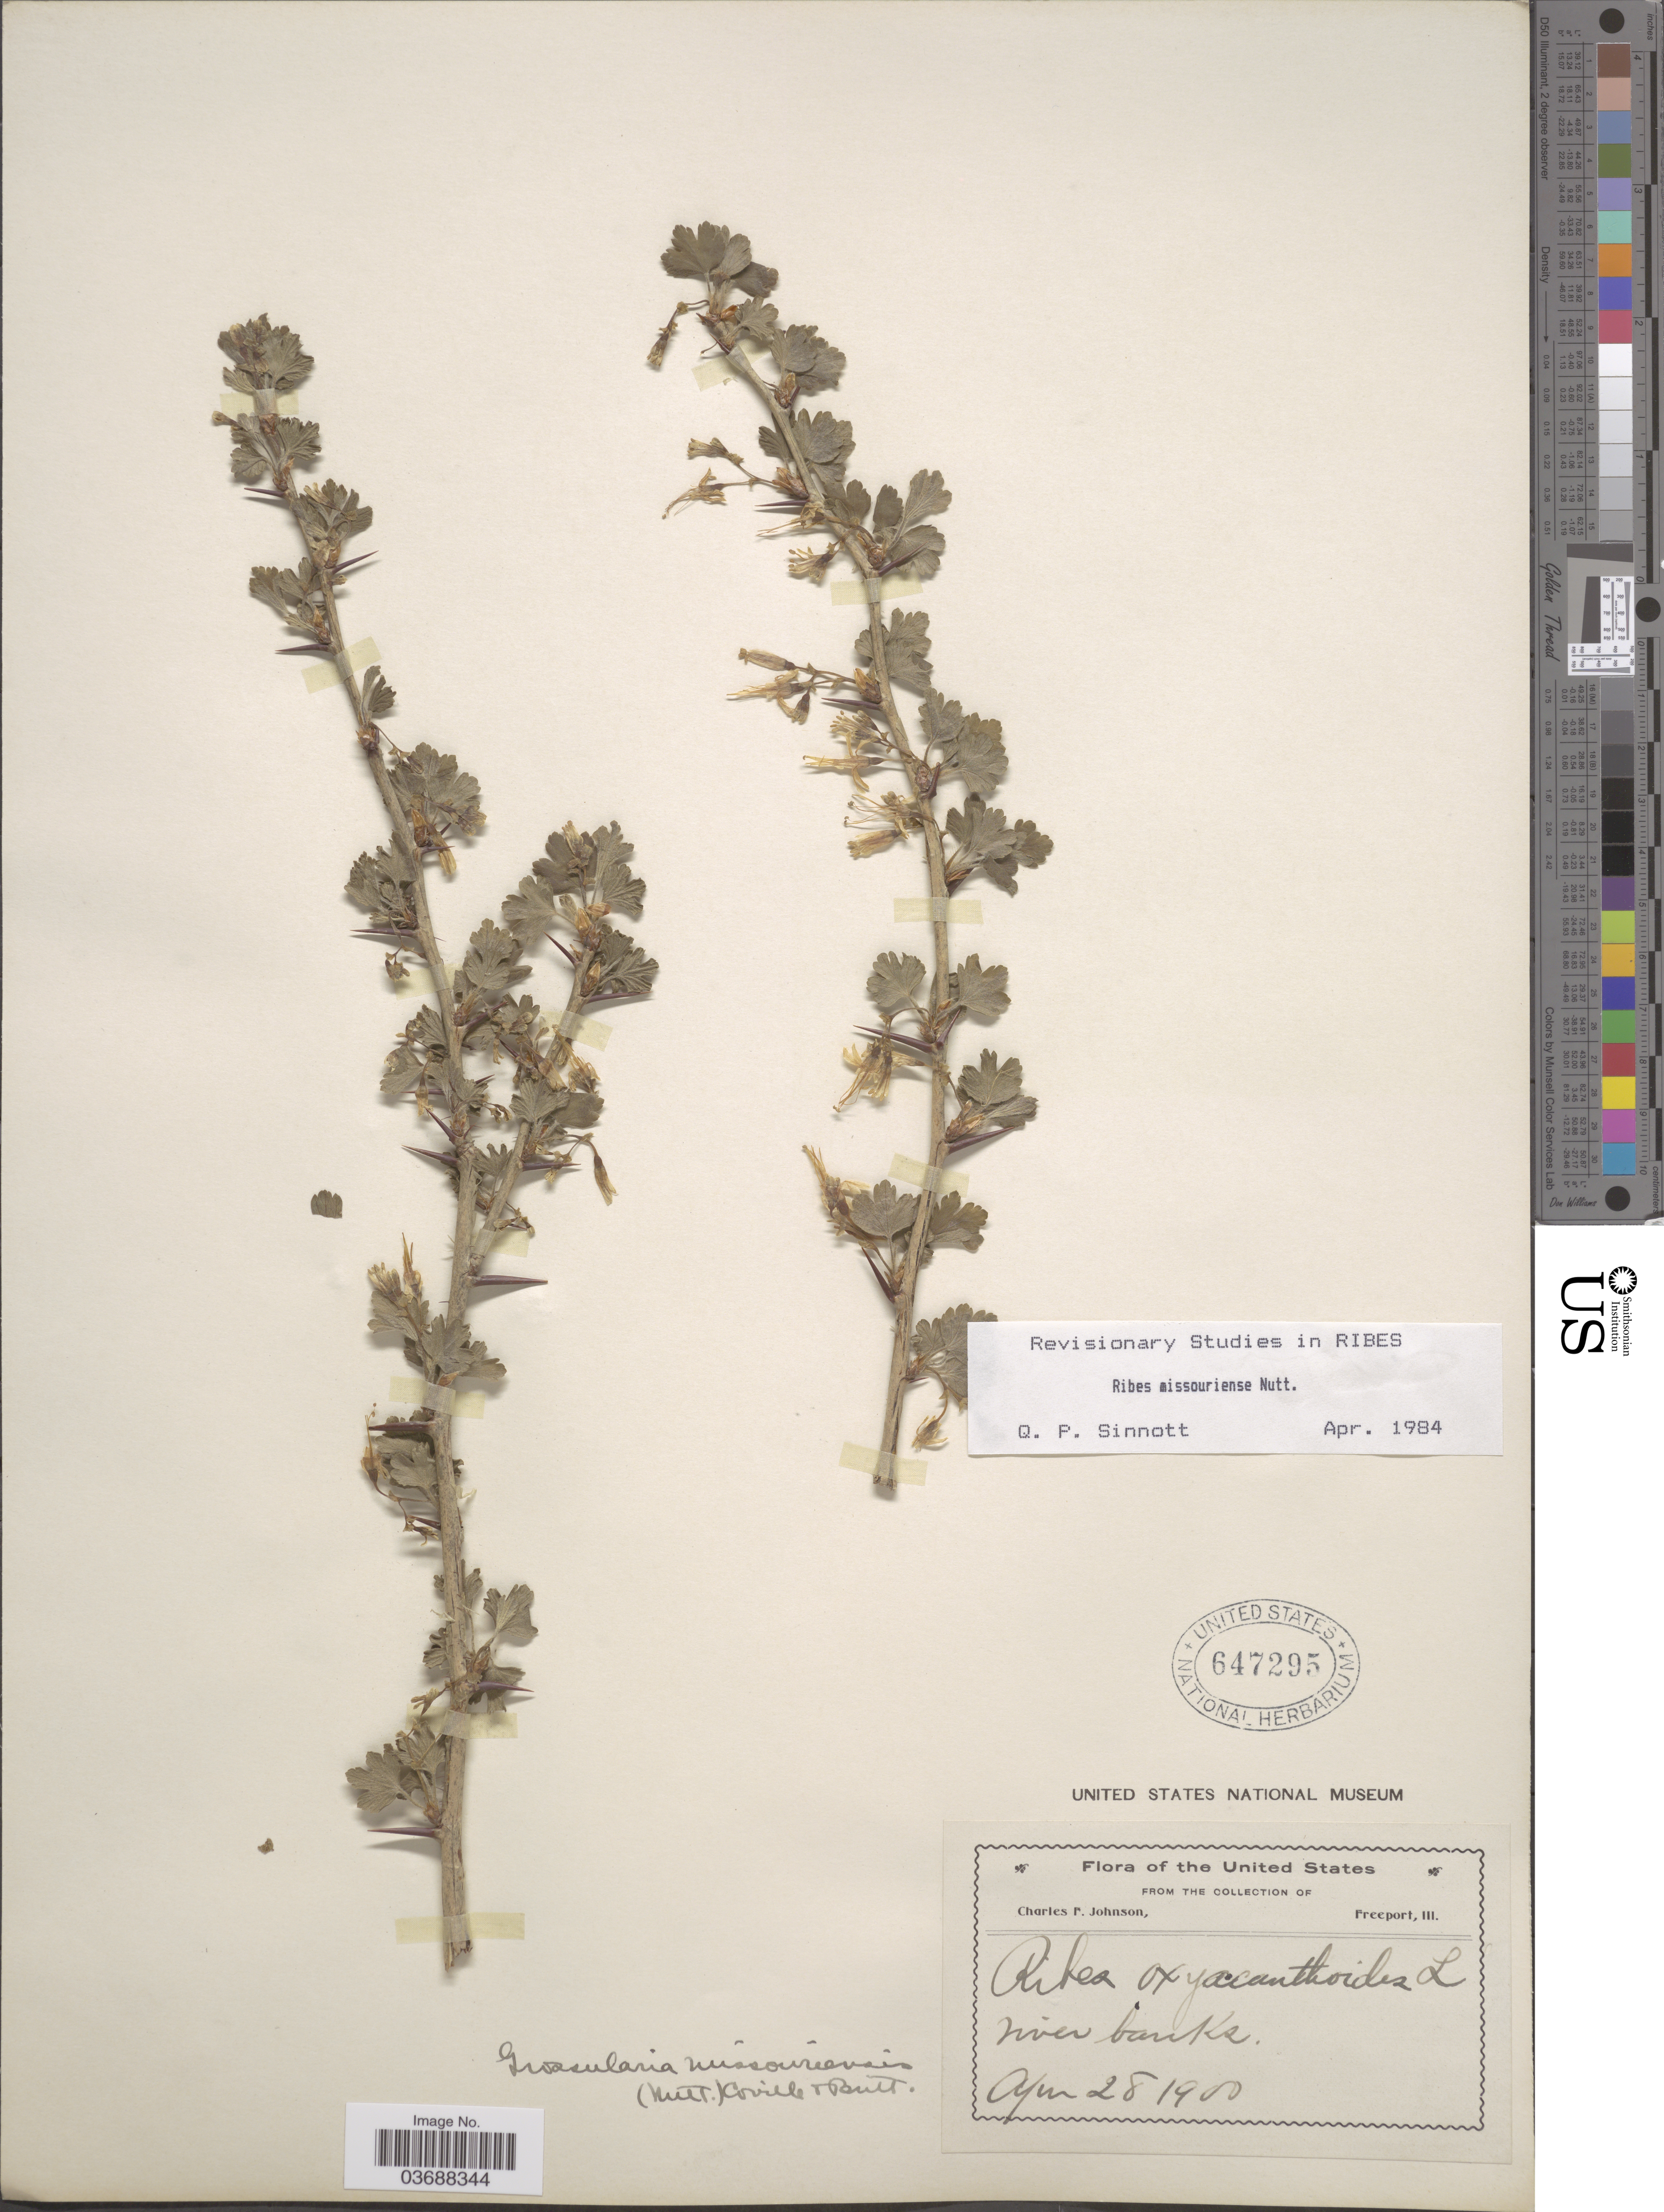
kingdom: Plantae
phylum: Tracheophyta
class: Magnoliopsida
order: Saxifragales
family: Grossulariaceae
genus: Ribes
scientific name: Ribes missouriense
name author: Nutt.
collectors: C. Johnson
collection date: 1900-04-28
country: United States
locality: River banks.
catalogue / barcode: US 647295